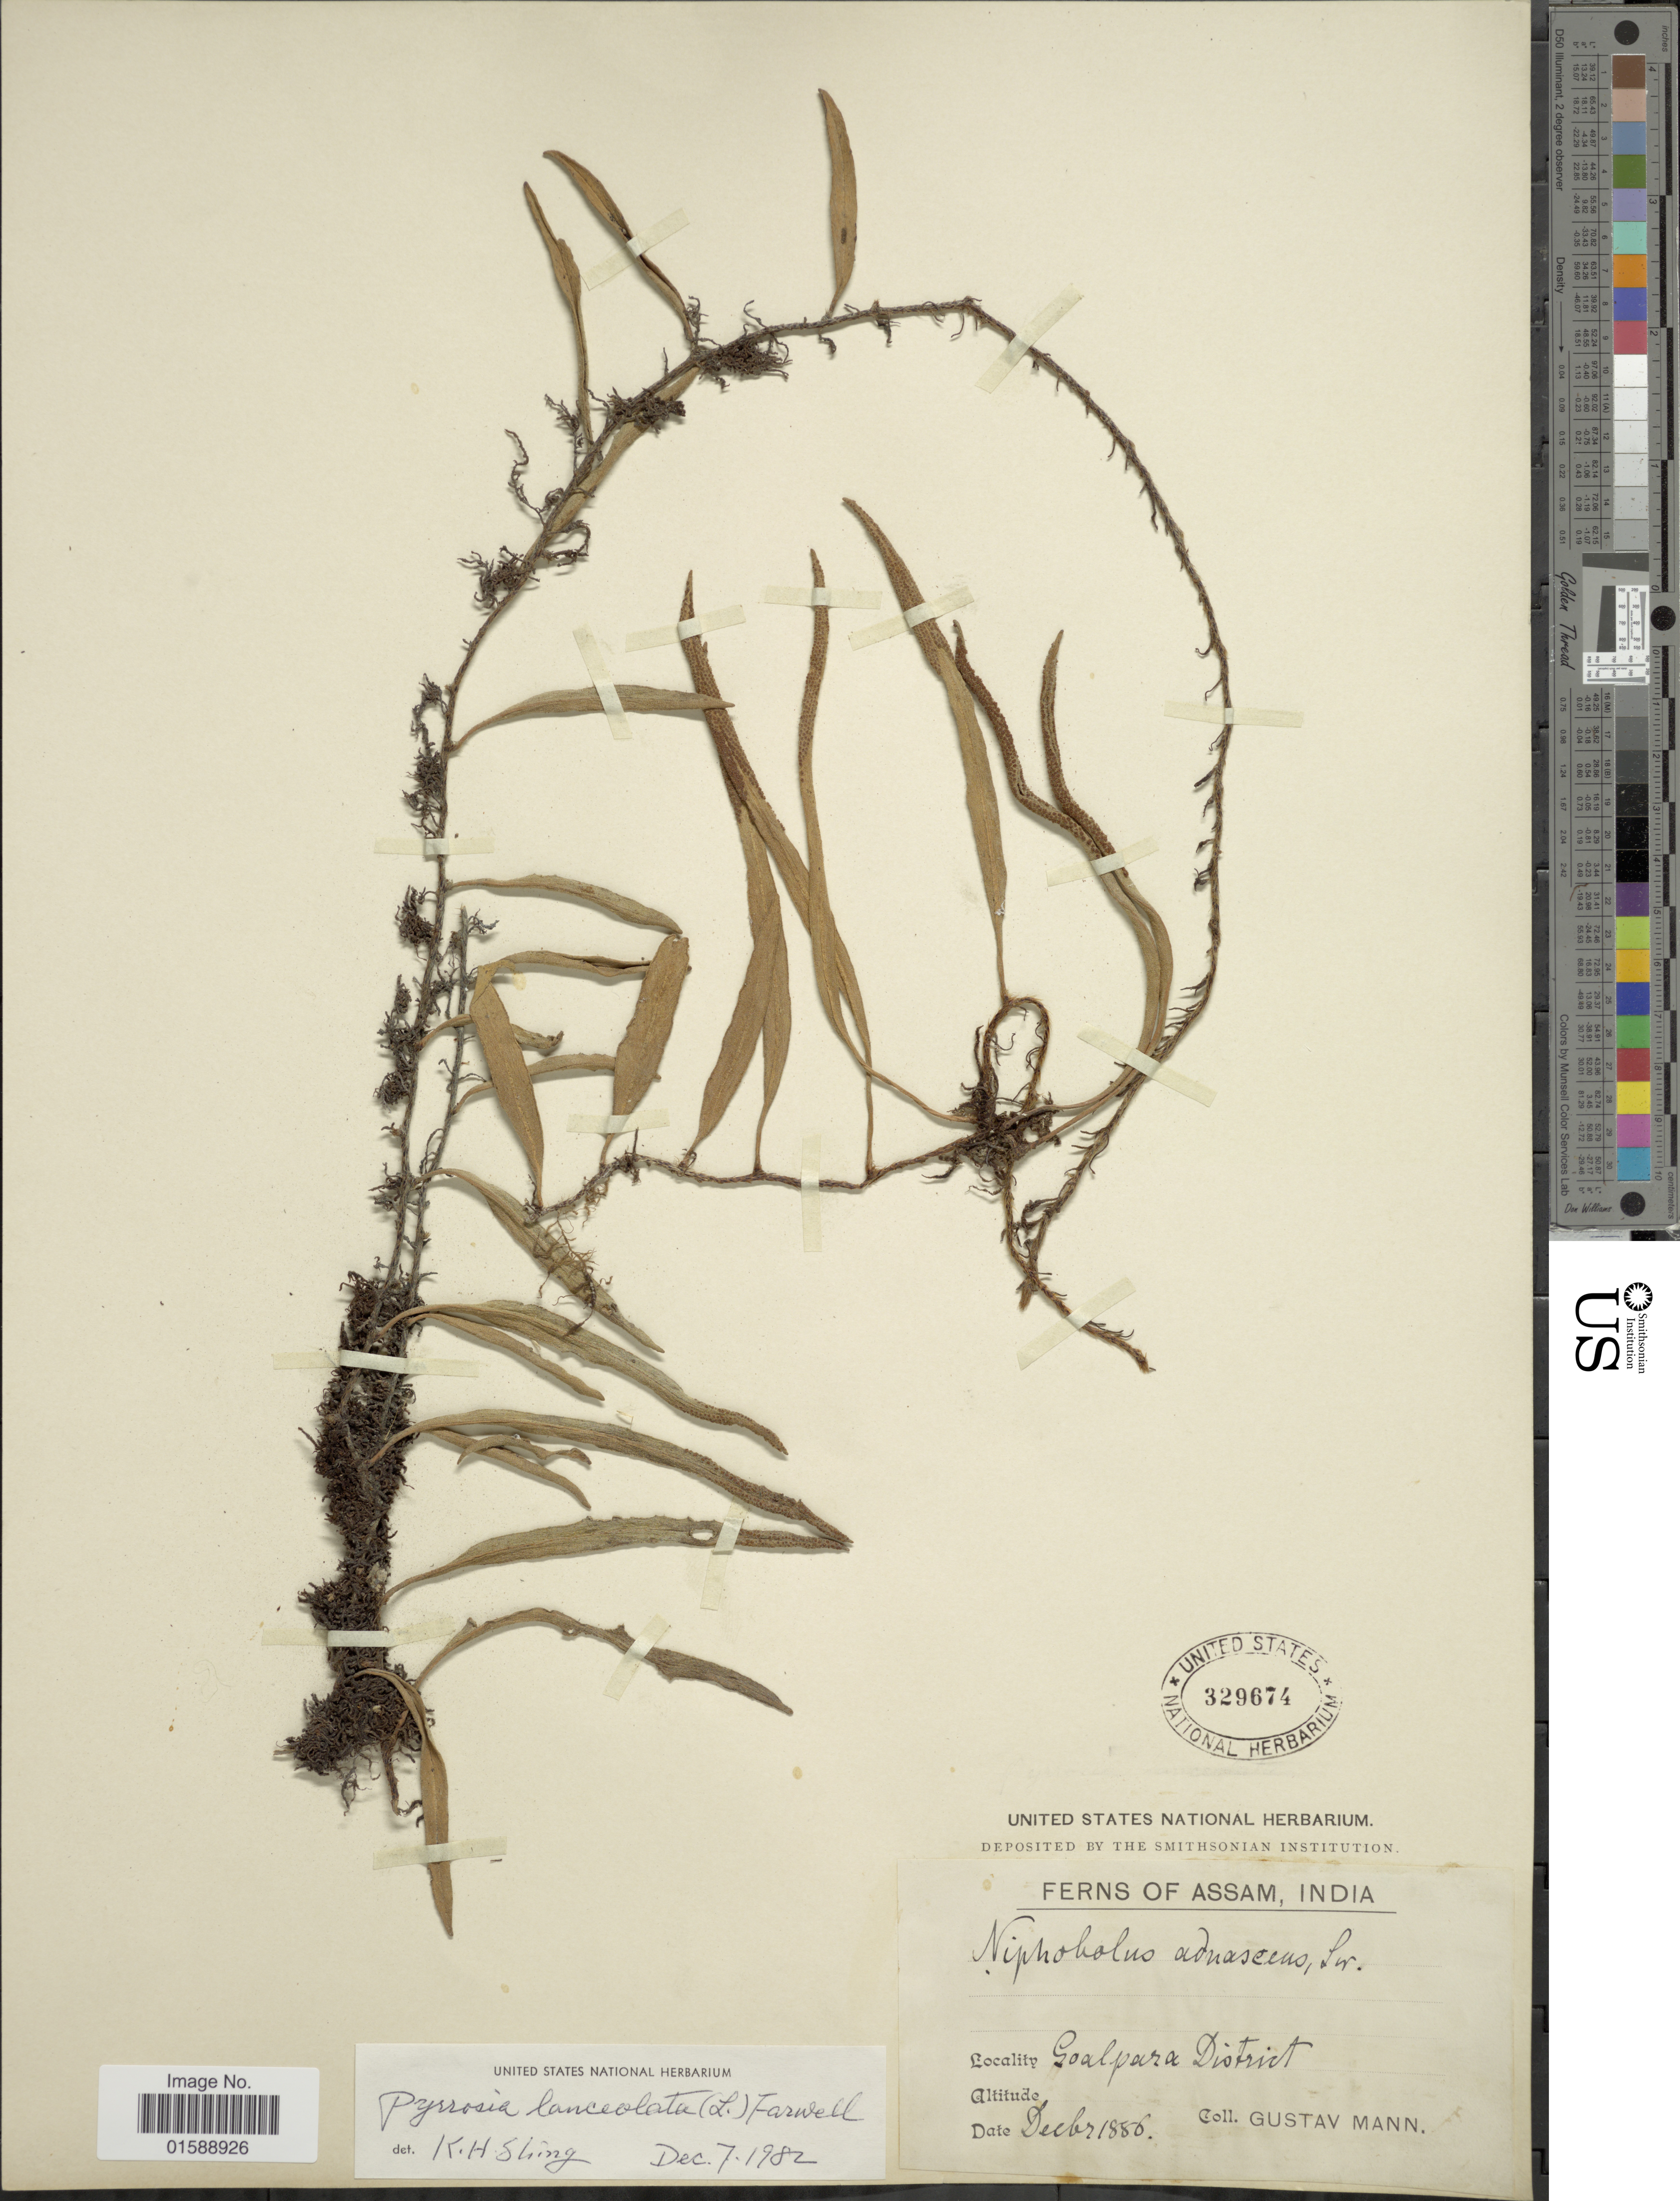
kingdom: Plantae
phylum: Tracheophyta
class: Polypodiopsida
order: Polypodiales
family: Polypodiaceae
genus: Pyrrosia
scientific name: Pyrrosia lanceolata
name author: (L.) Farw.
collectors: G. Mann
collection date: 1886-12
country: India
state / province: Assam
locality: Goalpara District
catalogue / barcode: US 329674